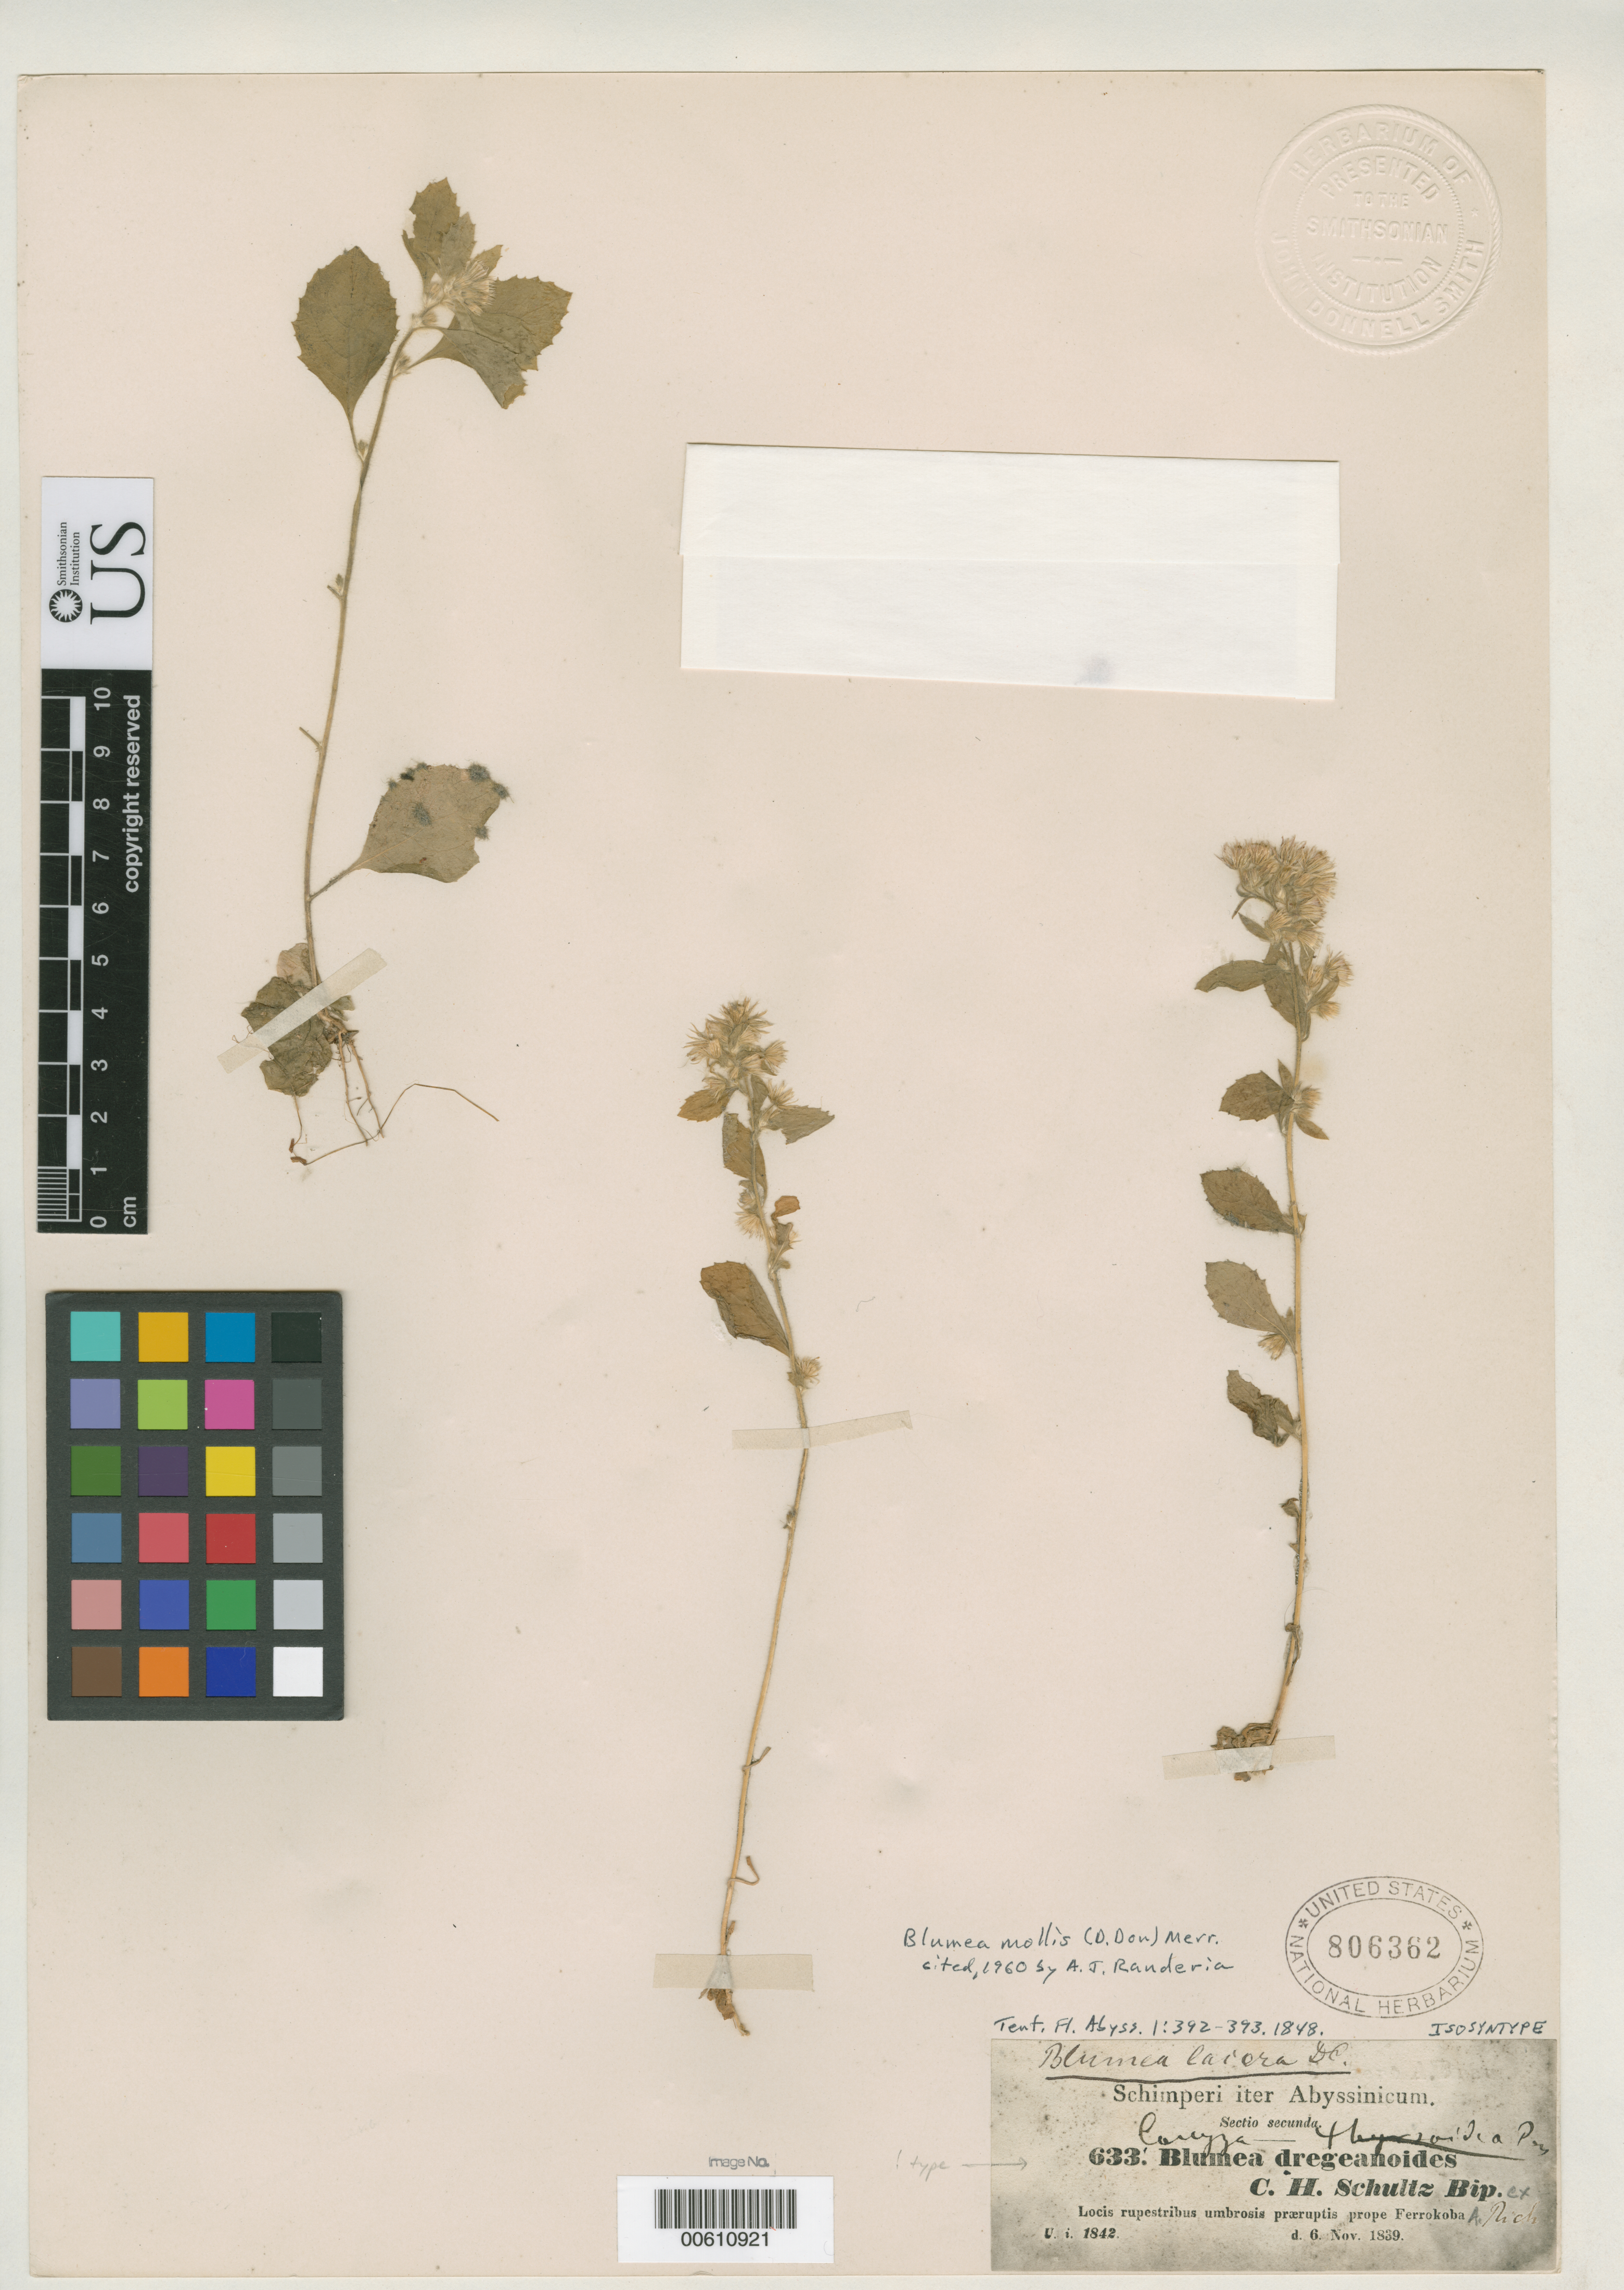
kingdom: Plantae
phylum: Tracheophyta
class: Magnoliopsida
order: Asterales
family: Asteraceae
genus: Blumea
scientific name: Blumea dregeanoides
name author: Sch. Bip. ex A. Rich.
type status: Isosyntype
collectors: G. W. Schimper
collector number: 633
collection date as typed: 06 Nov 1839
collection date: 1839-11-06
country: Ethiopia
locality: Near Ferrokoba.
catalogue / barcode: US 806362